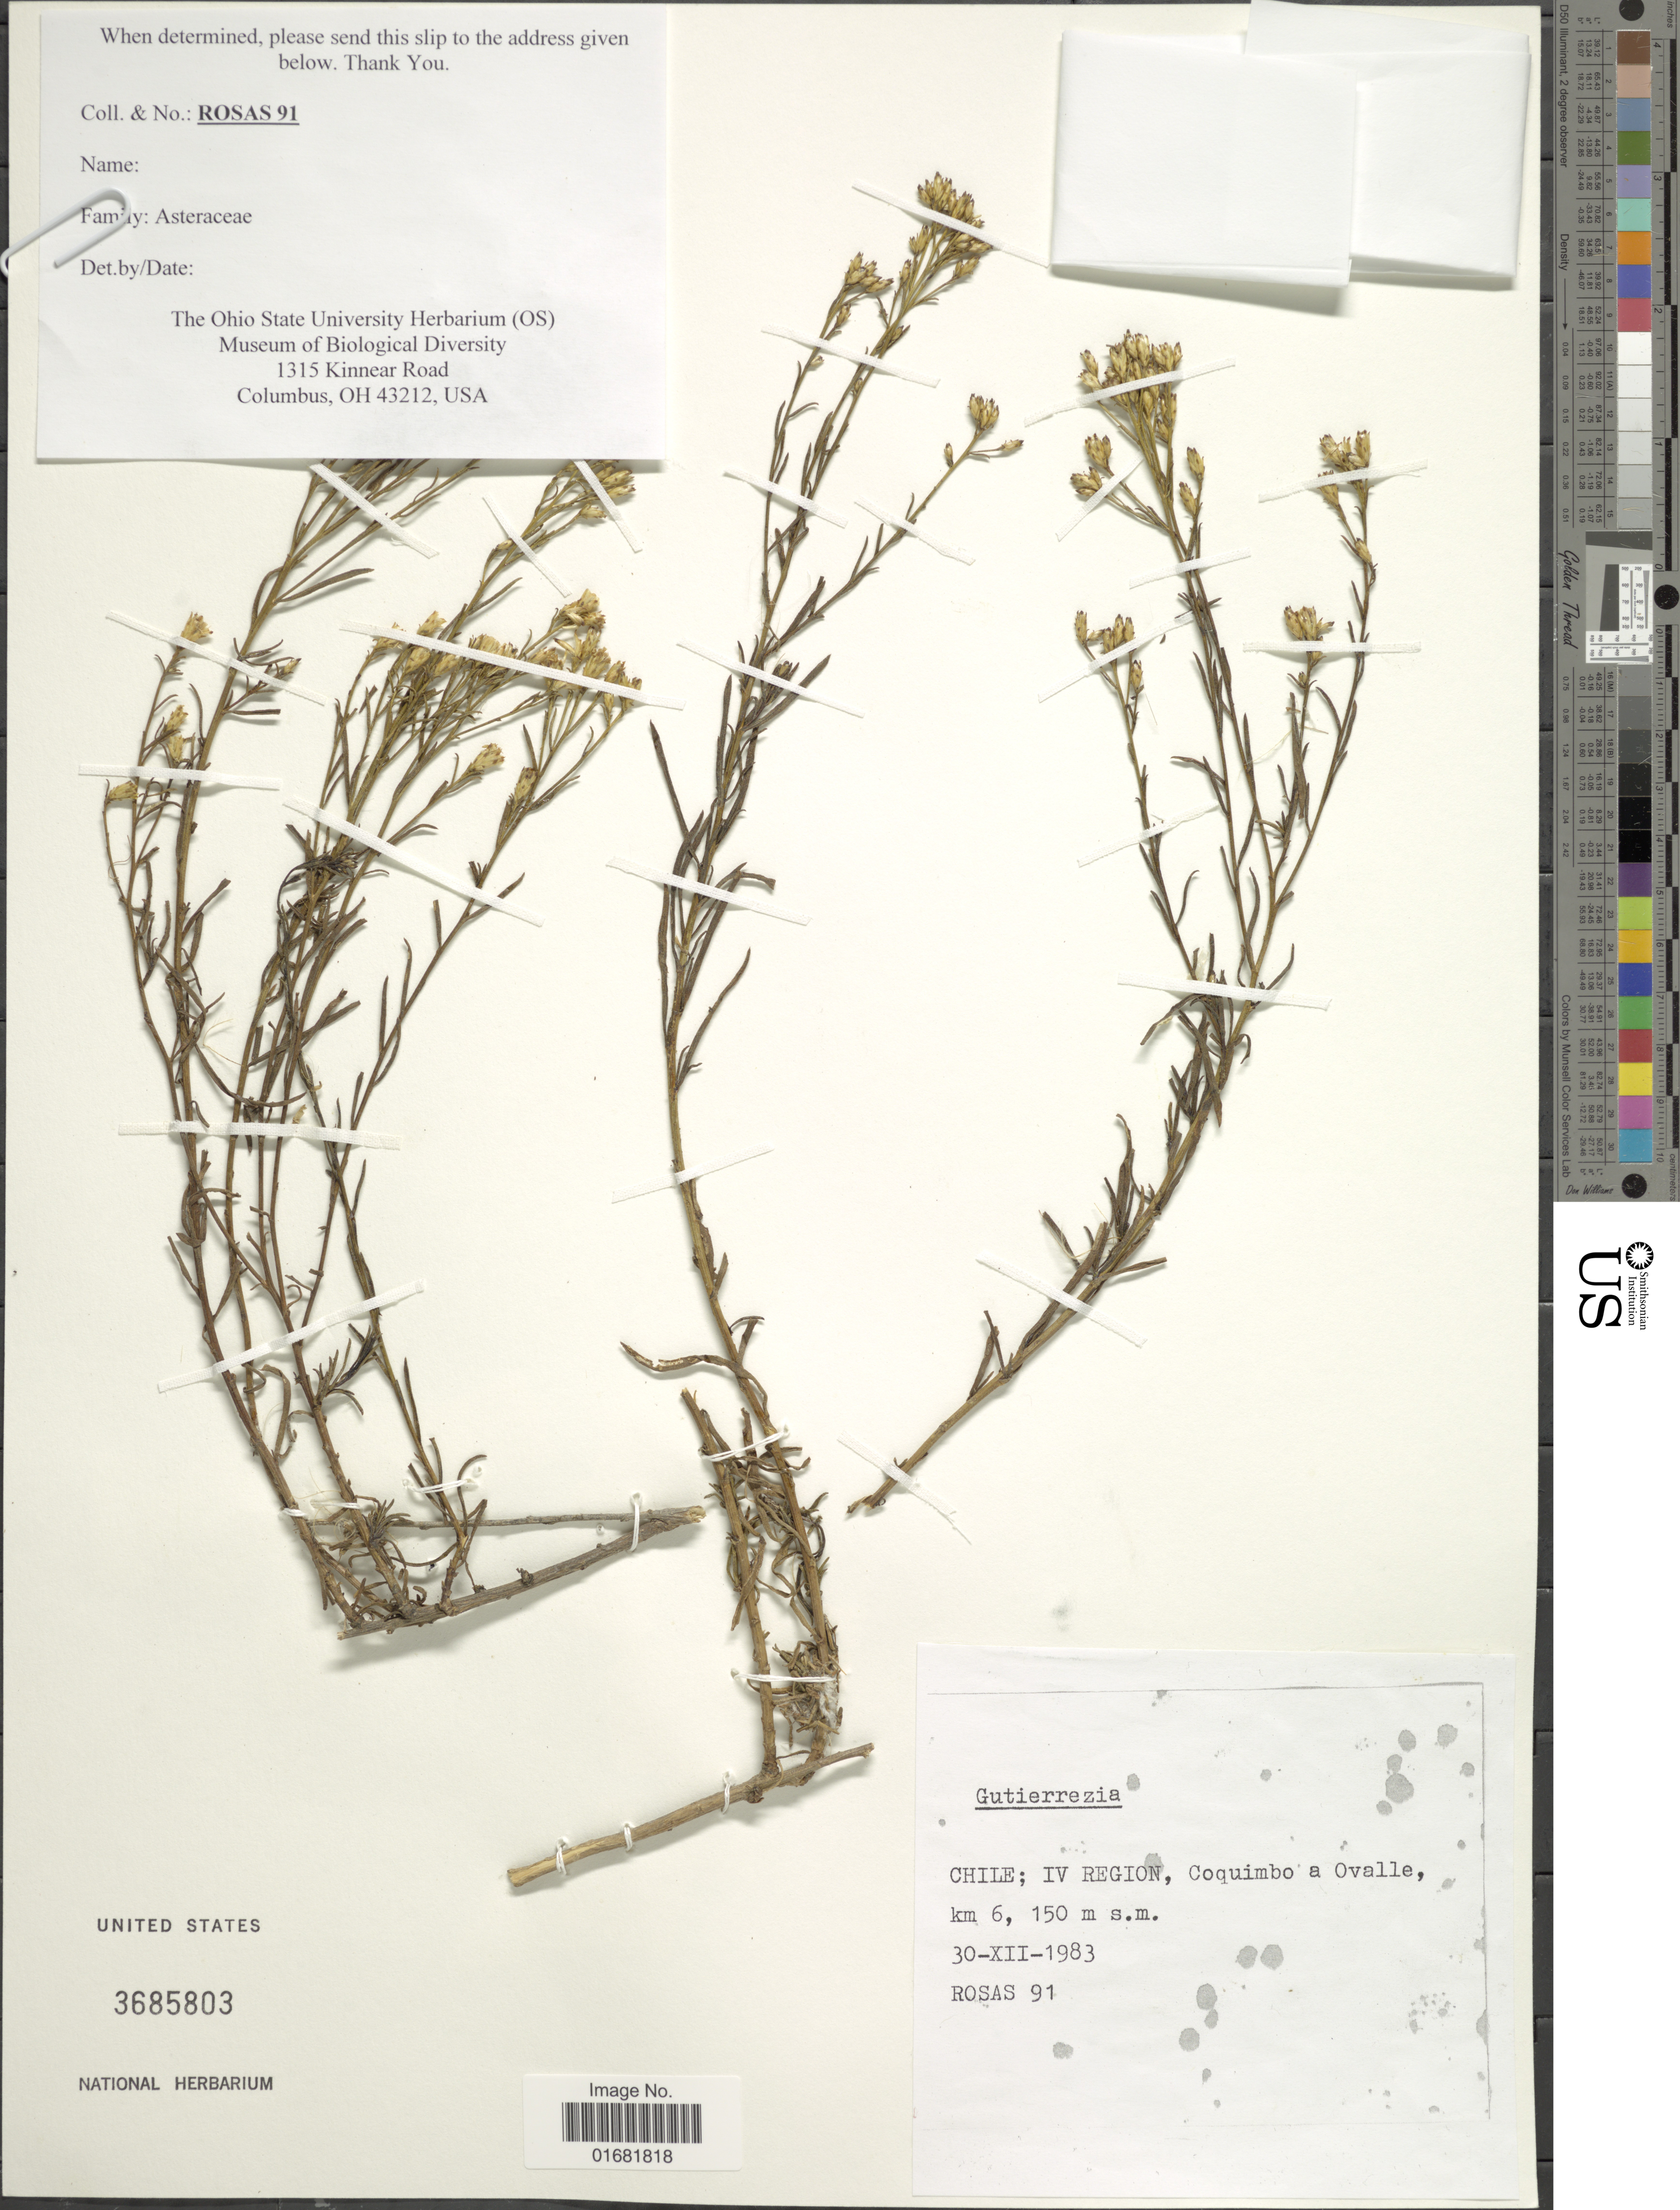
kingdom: Plantae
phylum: Tracheophyta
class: Magnoliopsida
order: Asterales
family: Asteraceae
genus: Gutierrezia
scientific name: Gutierrezia sp.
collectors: Rosas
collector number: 91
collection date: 1983-12-30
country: Chile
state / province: Coquimbo (IV)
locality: Ovalle, km 6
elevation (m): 150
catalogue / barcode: US 3685803